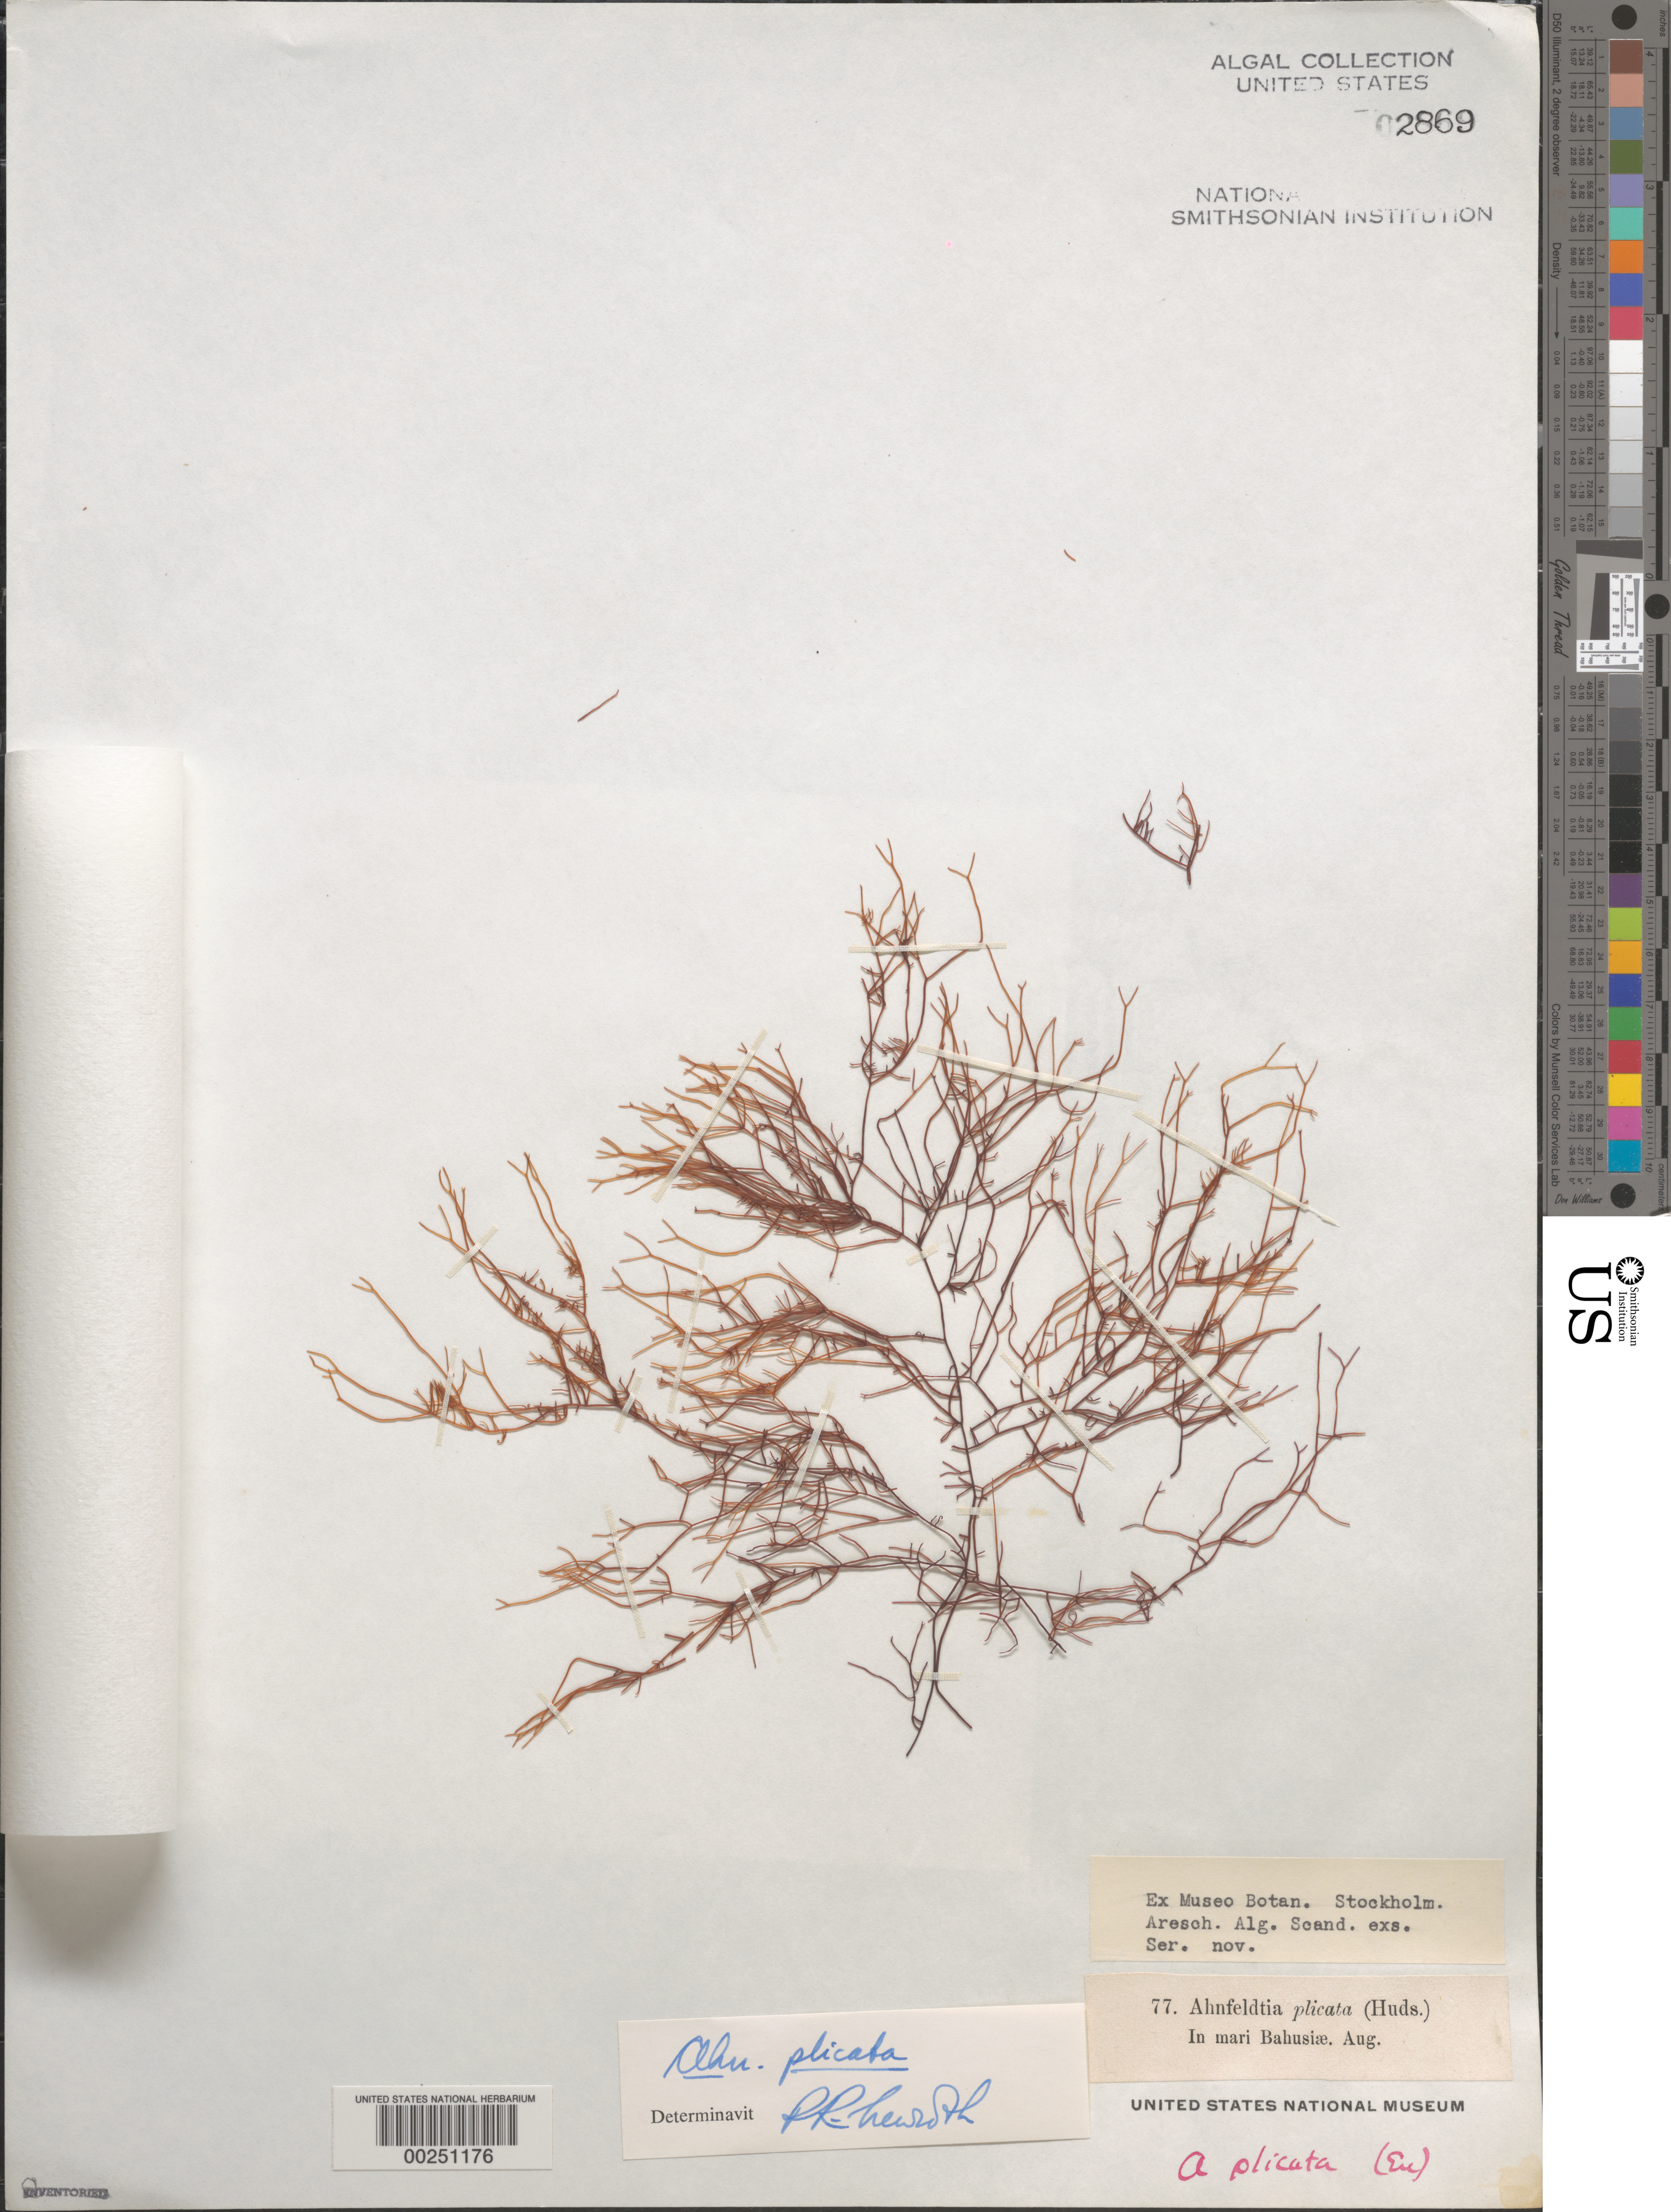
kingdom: Plantae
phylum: Rhodophyta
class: Florideophyceae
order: Ahnfeltiales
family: Ahnfeltiaceae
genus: Ahnfeltia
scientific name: Ahnfeltia plicata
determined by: Newroth, P. R.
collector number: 77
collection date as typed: Aug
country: Sweden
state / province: Västra Götaland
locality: Bohus bay (mari bahusiae)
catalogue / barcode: US 2869